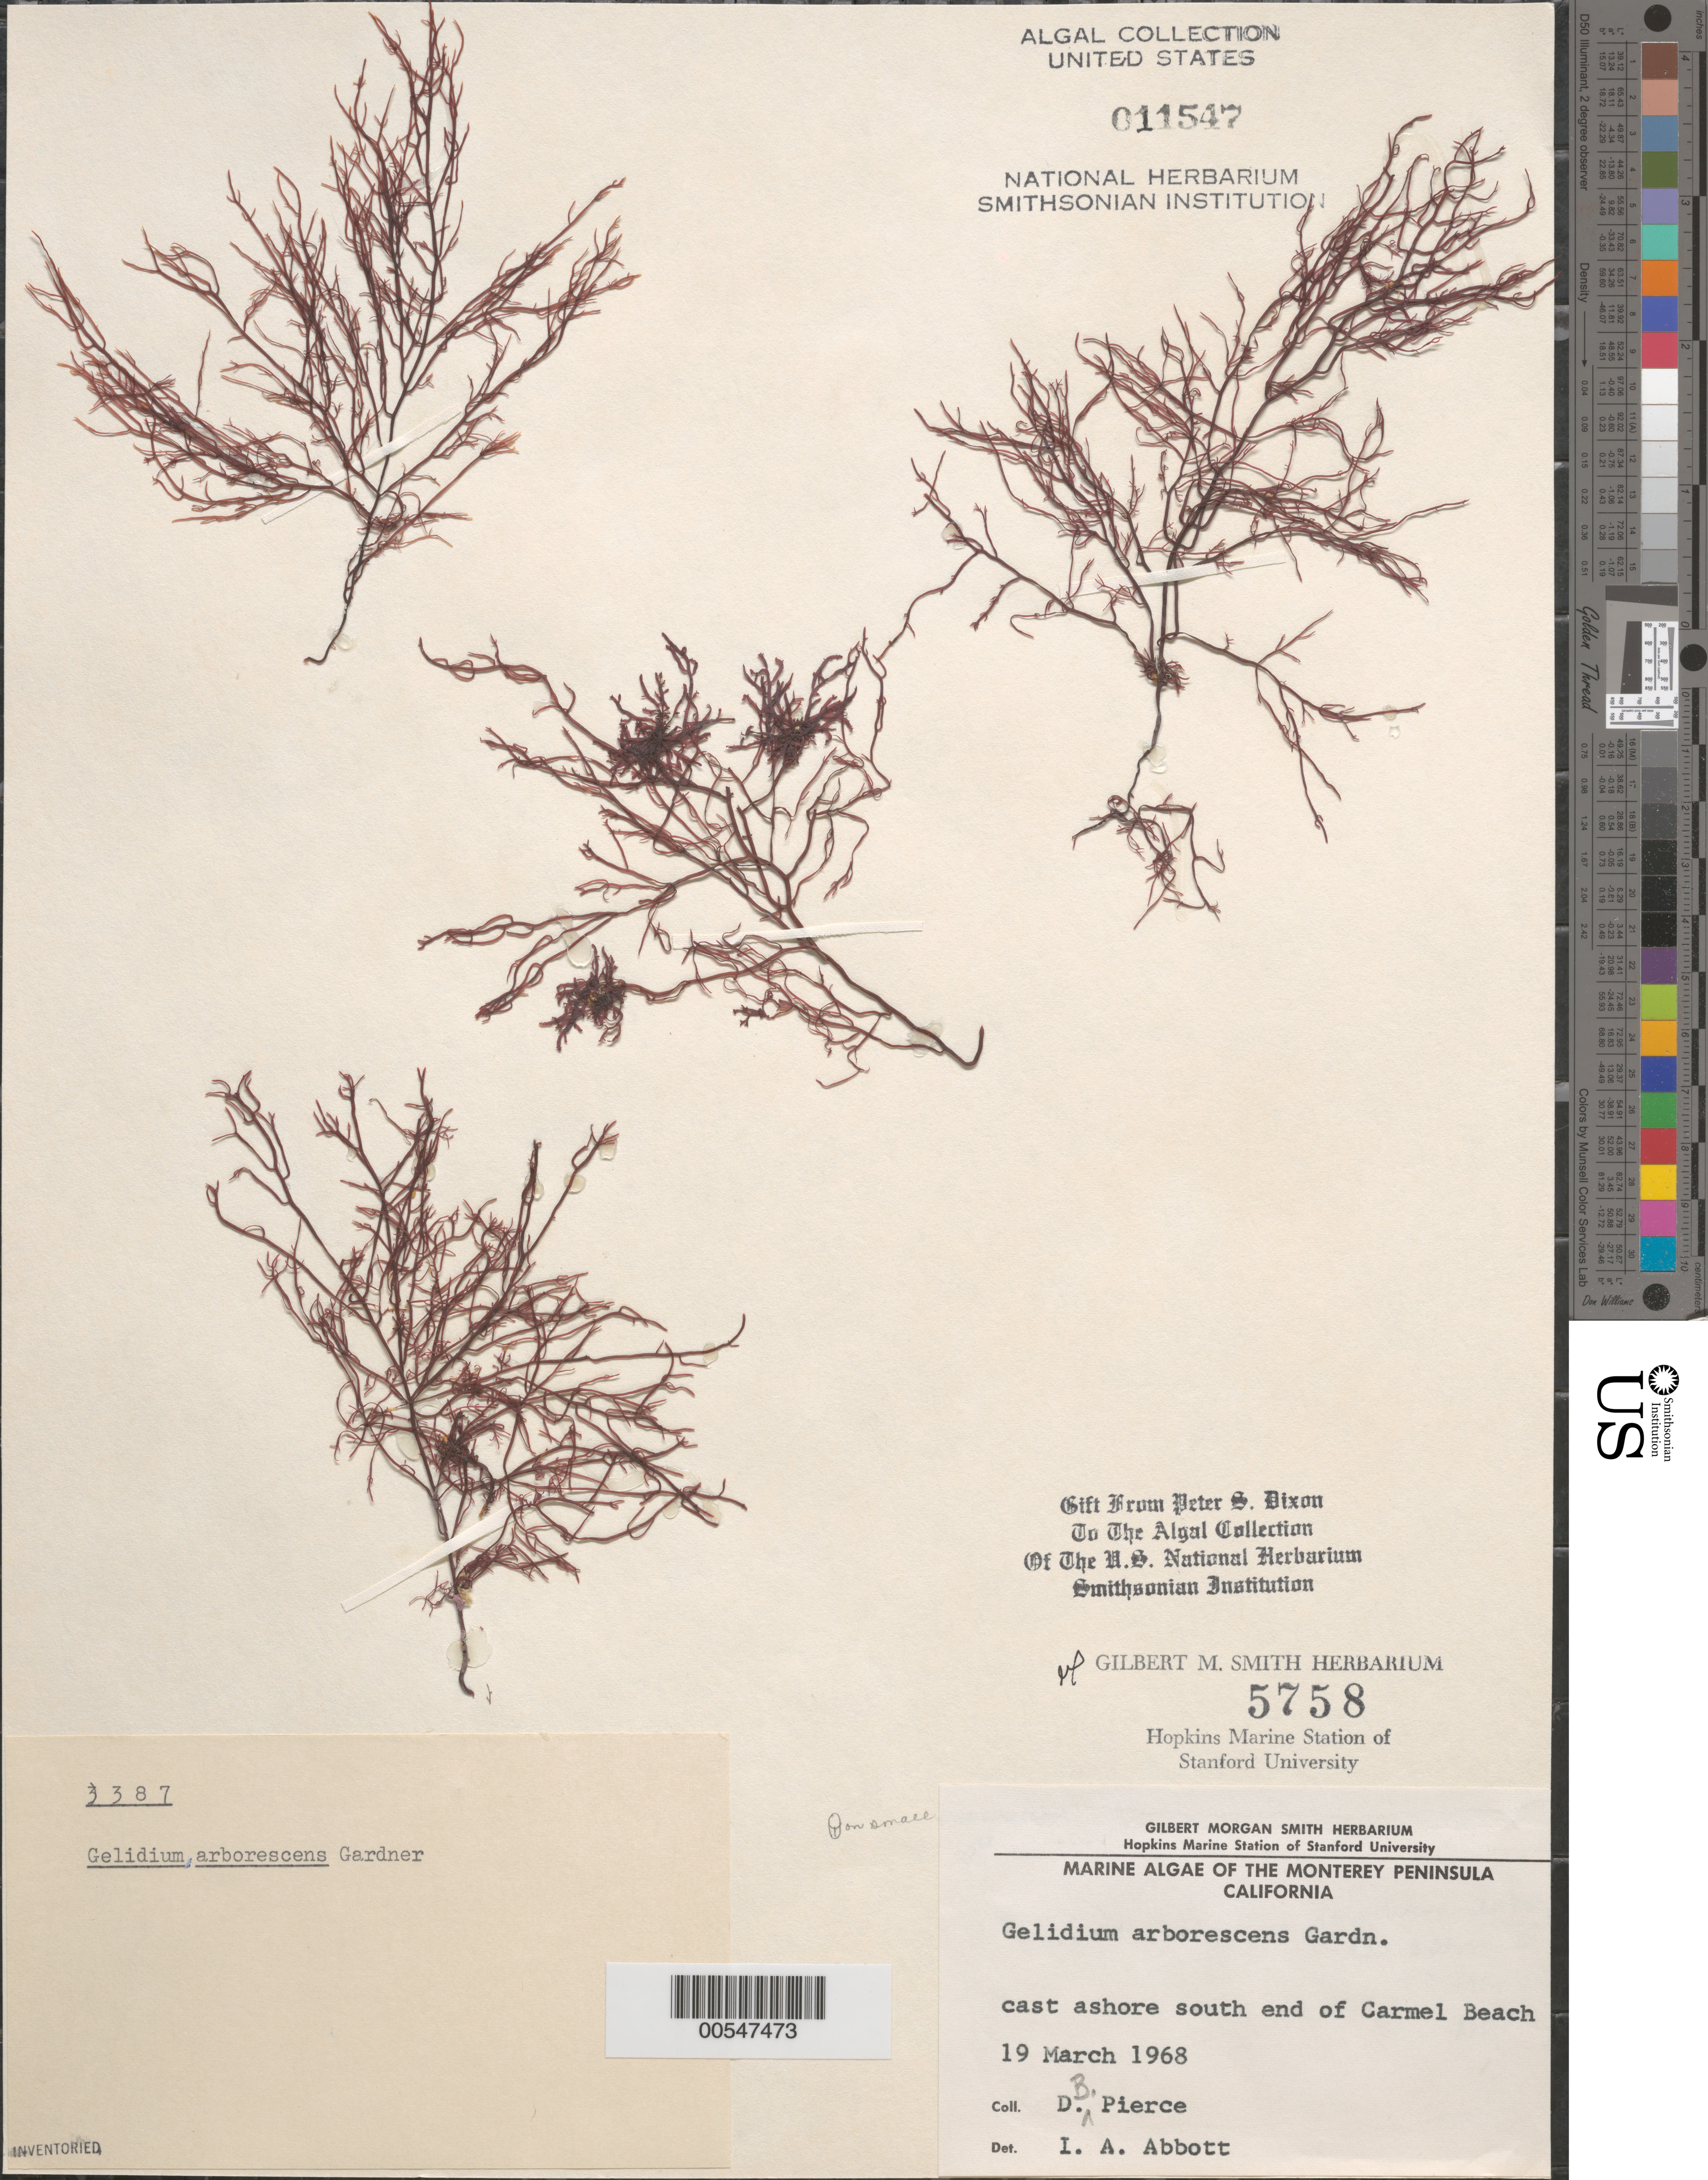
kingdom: Plantae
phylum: Rhodophyta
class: Florideophyceae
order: Gelidiales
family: Gelidiaceae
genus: Gelidium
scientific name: Gelidium arborescens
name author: N.L. Gardner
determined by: Abbott, Isabella A.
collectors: D. Pierce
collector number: PSD 3387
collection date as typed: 19 Mar 1968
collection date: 1968-03-19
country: United States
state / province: California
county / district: Monterey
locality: Carmel Beach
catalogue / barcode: US 11547